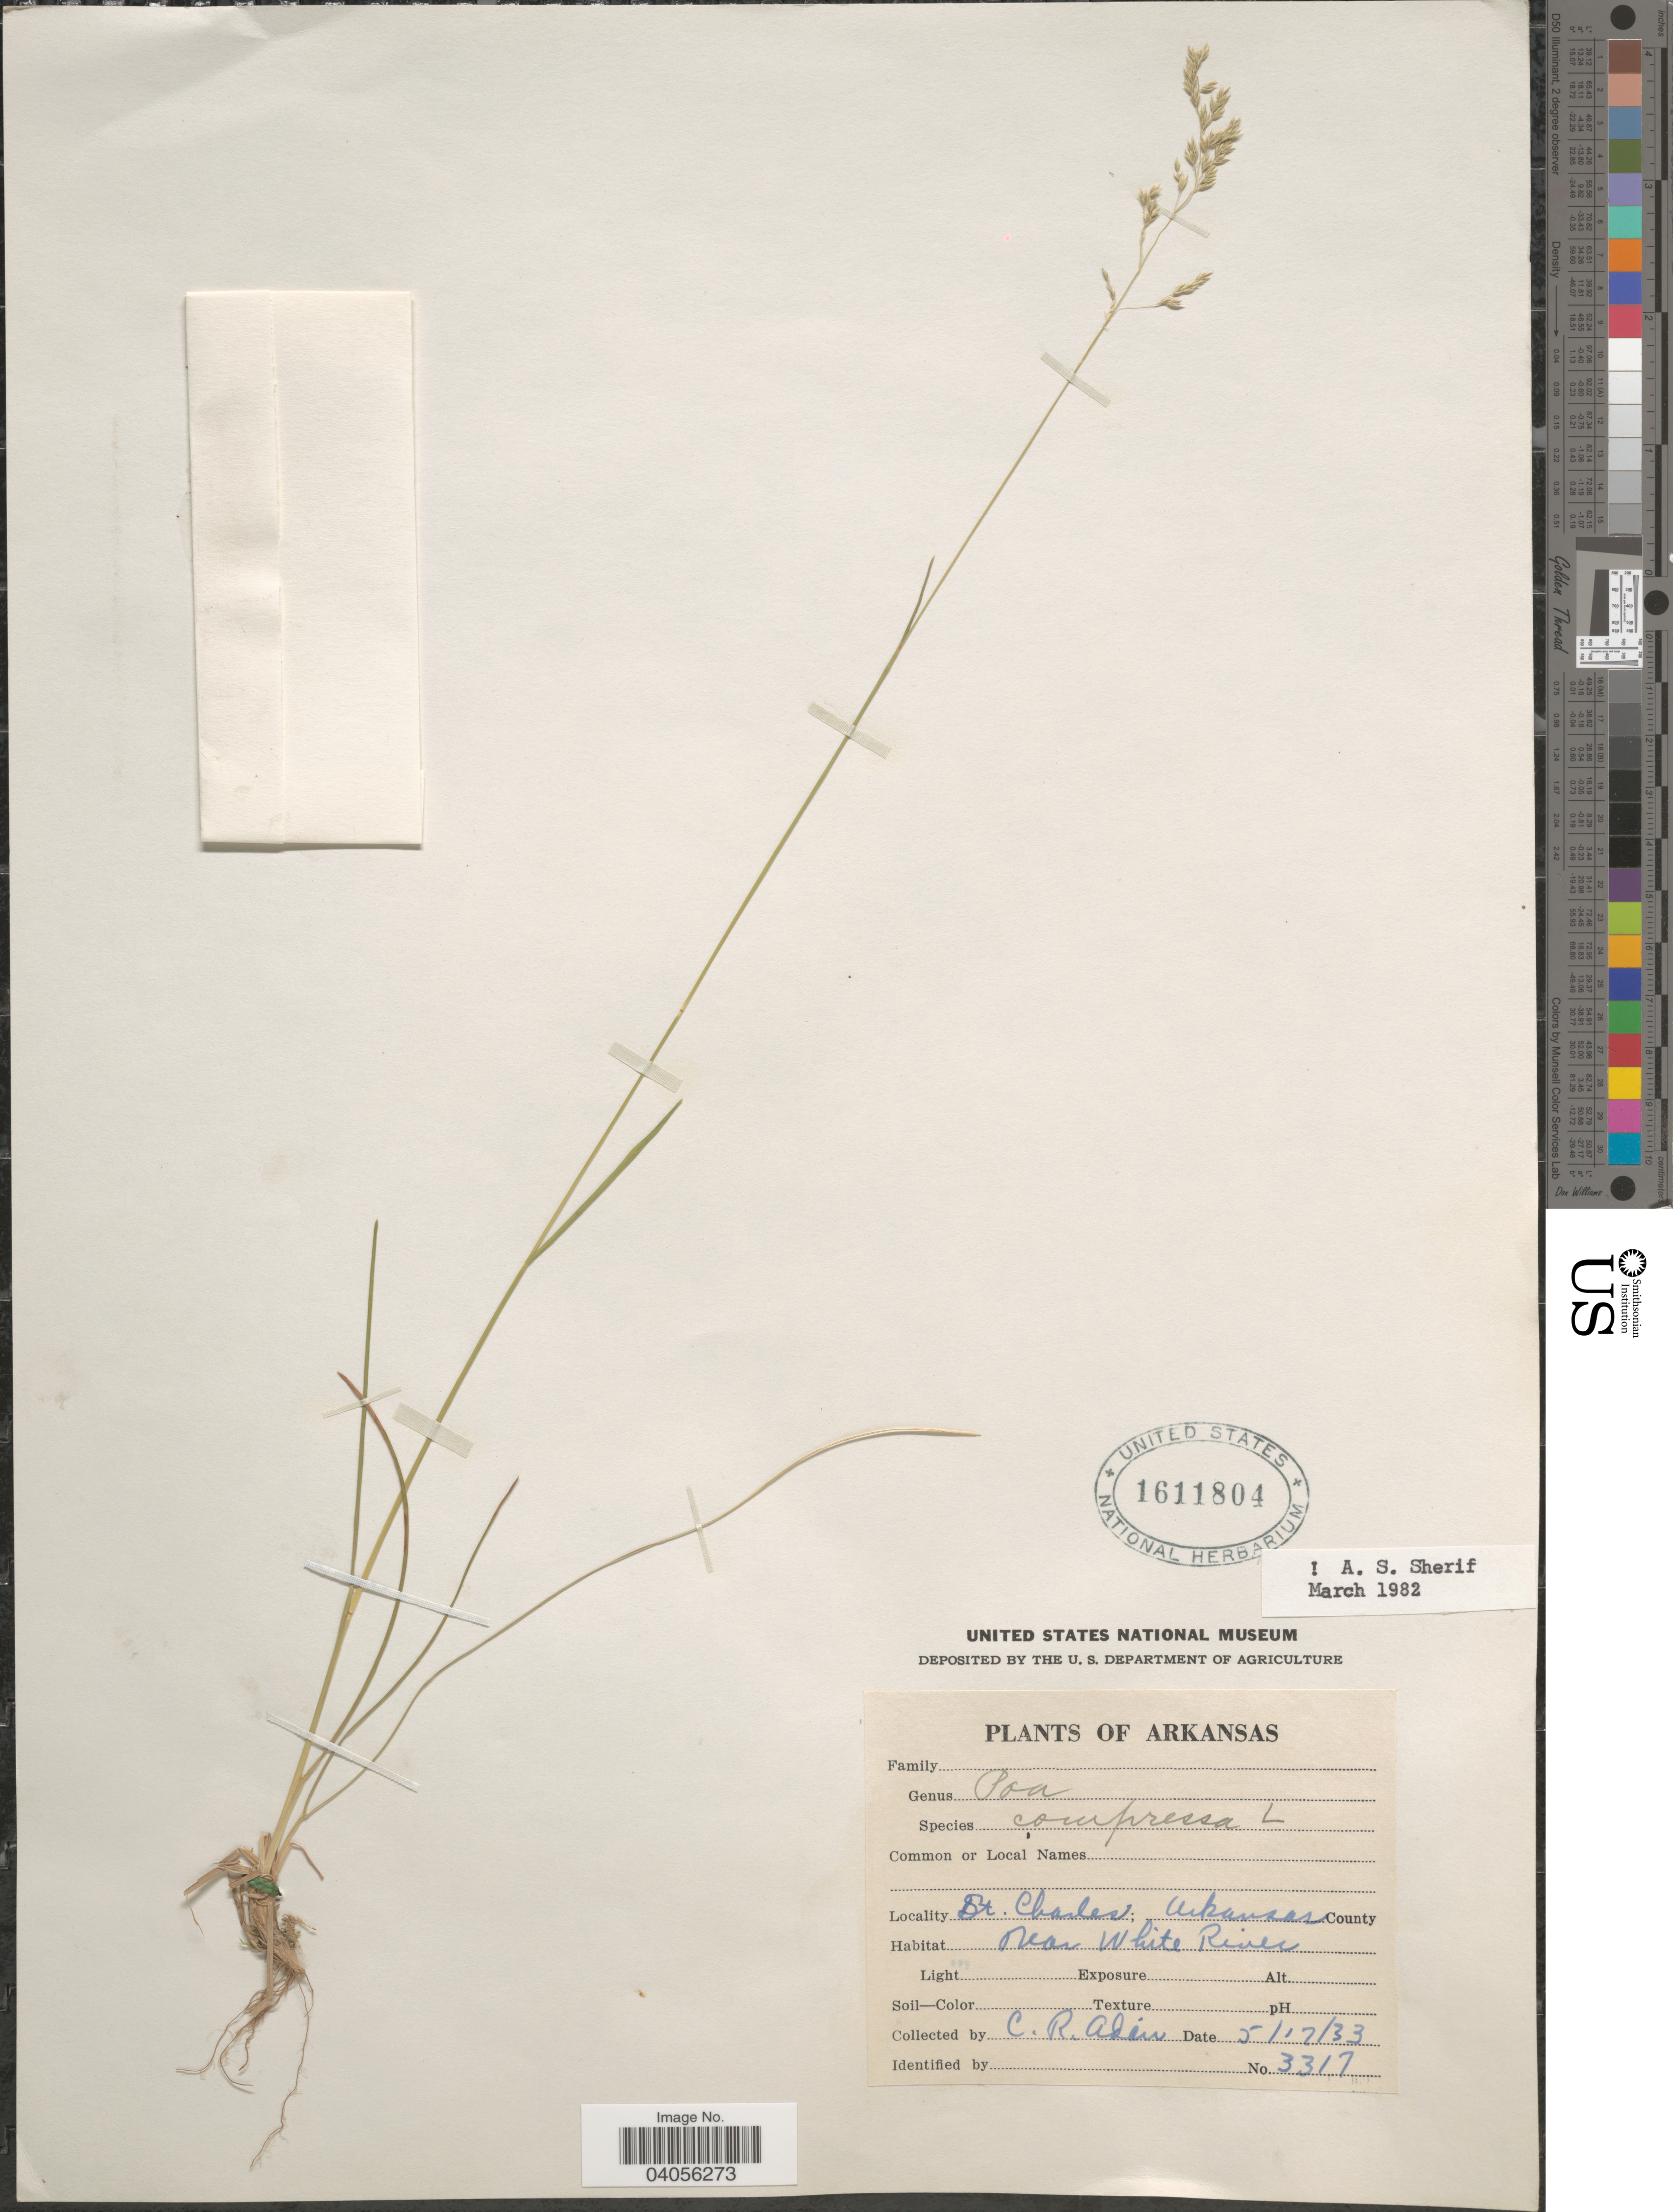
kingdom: Plantae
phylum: Tracheophyta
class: Liliopsida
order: Poales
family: Poaceae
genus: Poa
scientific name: Poa compressa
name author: L.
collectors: C. Aden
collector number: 3317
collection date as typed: Transcribed d/m/y: 17/5/33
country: United States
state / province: Arkansas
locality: St. Charles; Arkansas County. Near White River.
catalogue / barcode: US 1611804